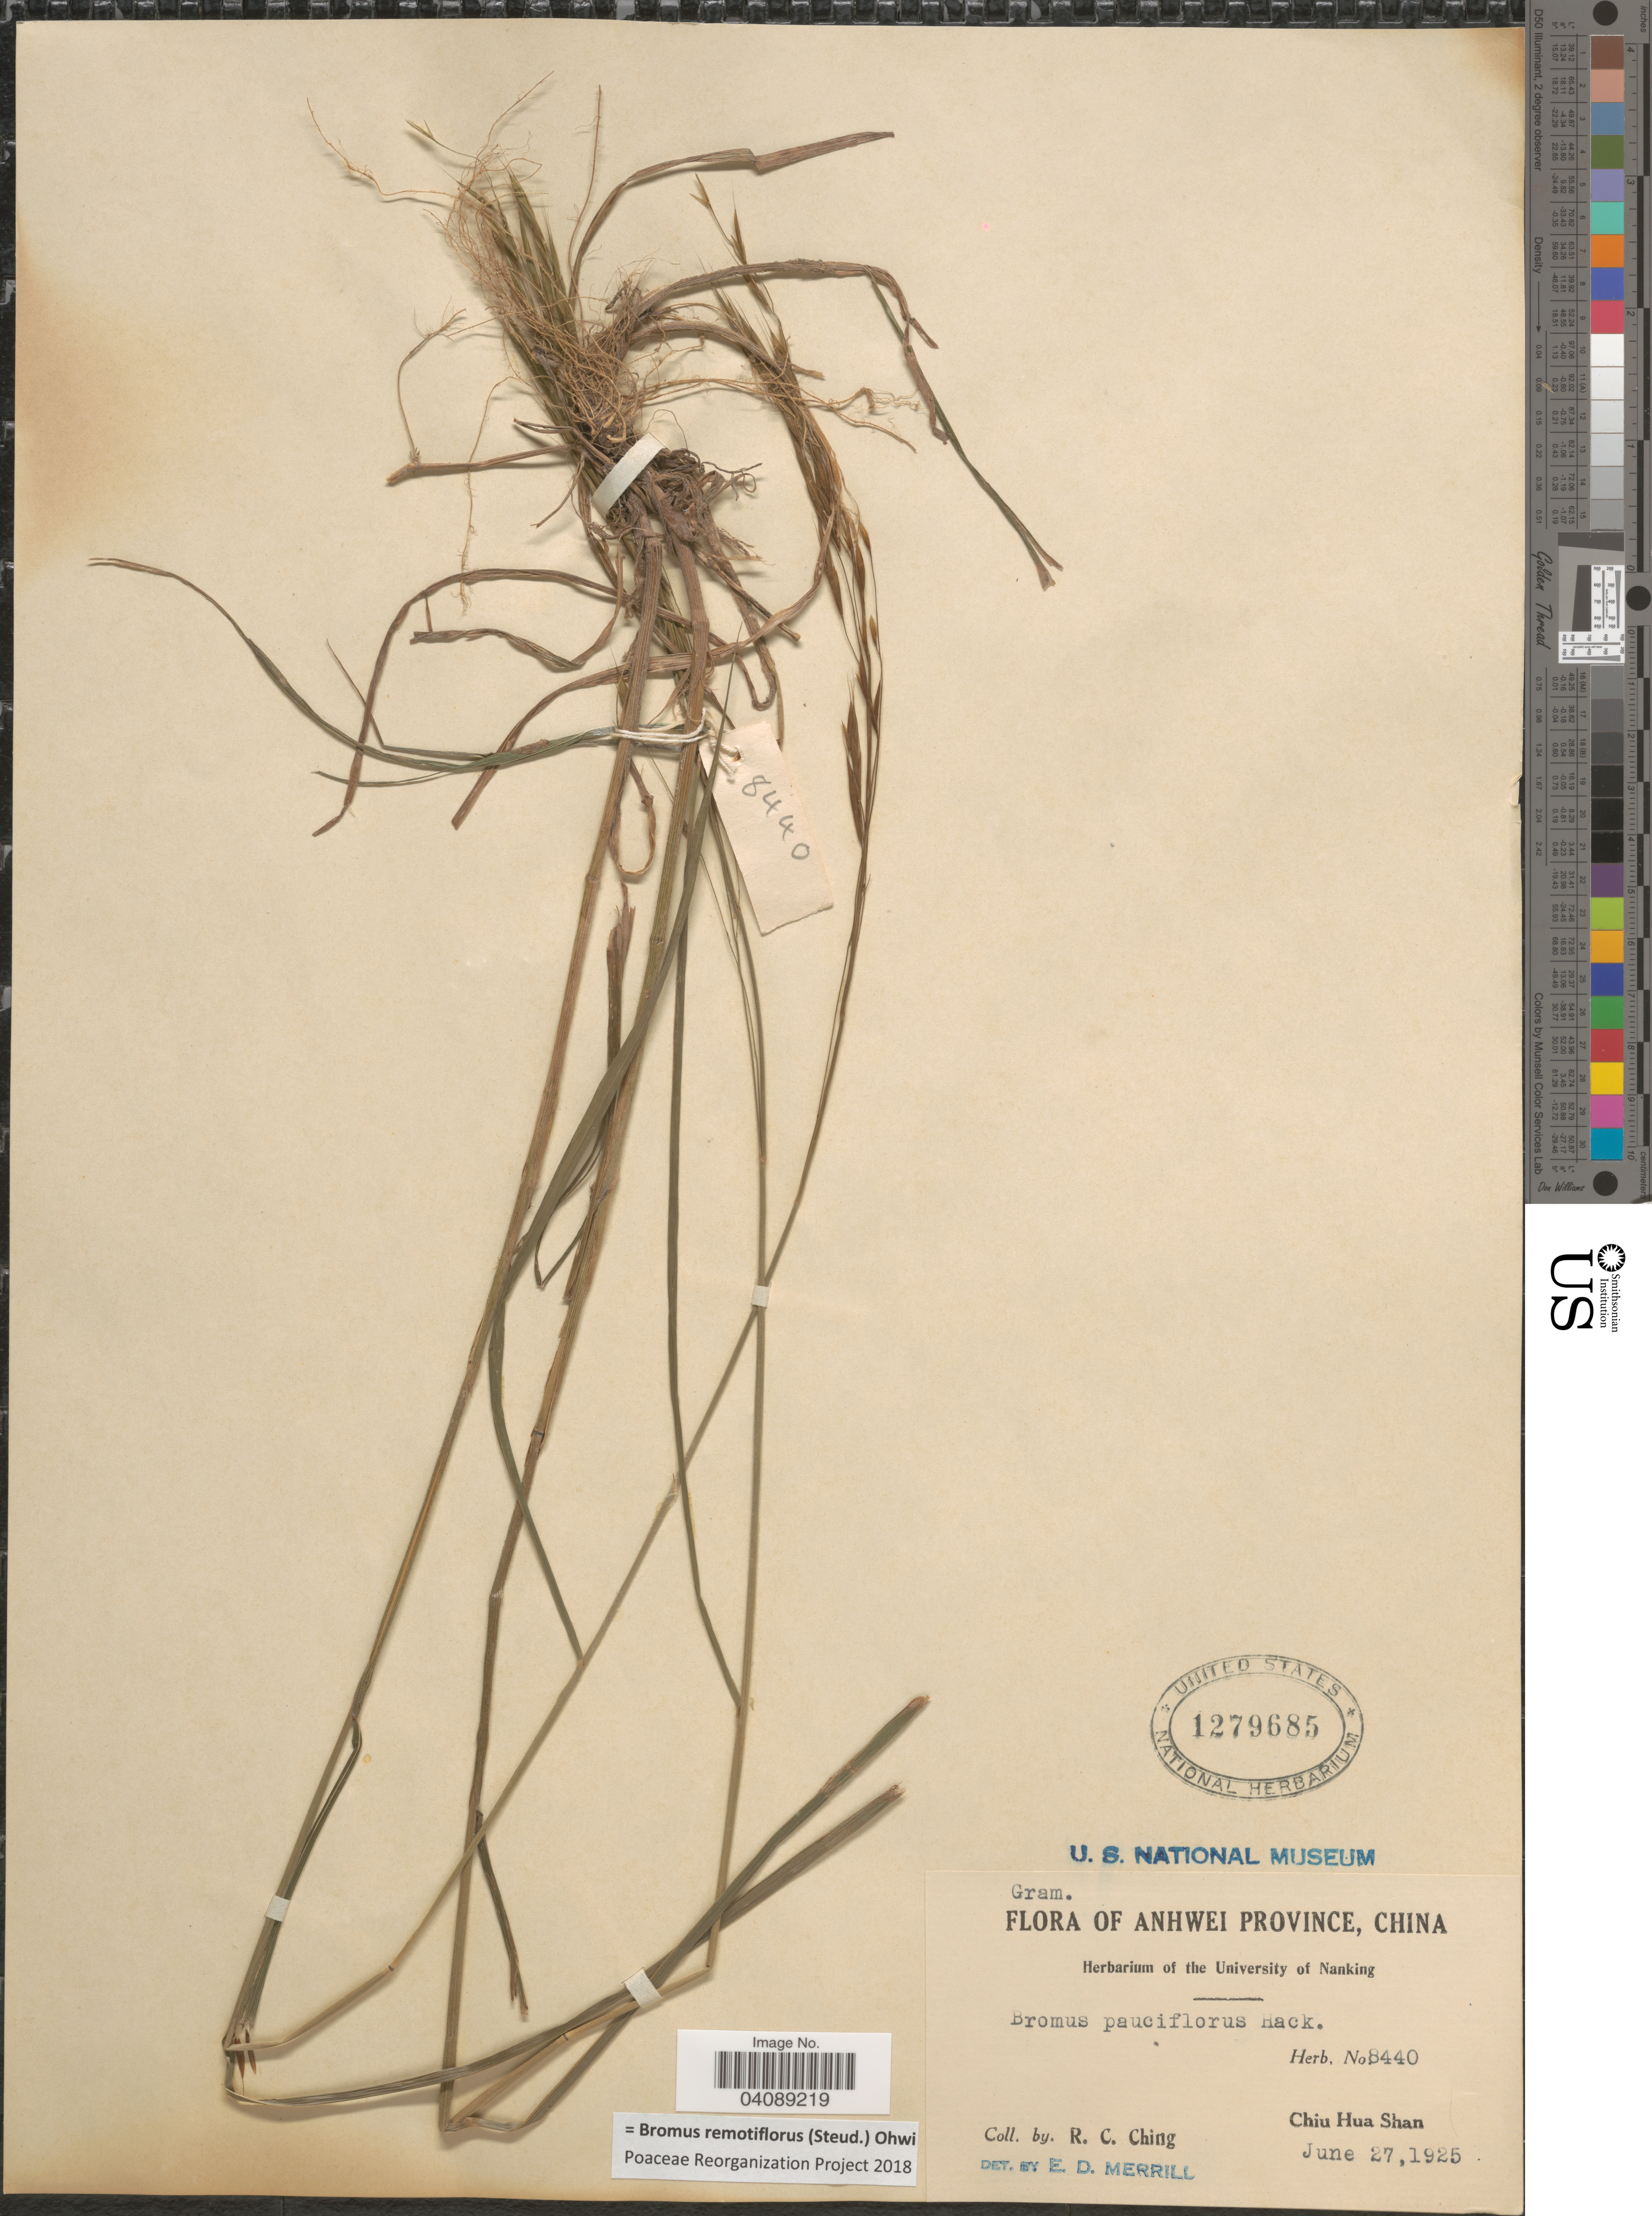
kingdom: Plantae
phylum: Tracheophyta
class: Liliopsida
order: Poales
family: Poaceae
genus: Bromus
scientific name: Bromus remotiflorus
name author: (Steud.) Ohwi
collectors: R. C. Ching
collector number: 8440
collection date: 1925-06-27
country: China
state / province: Anhui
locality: Anhwei Province. Chiu Hua Shan.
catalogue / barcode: US 1279685